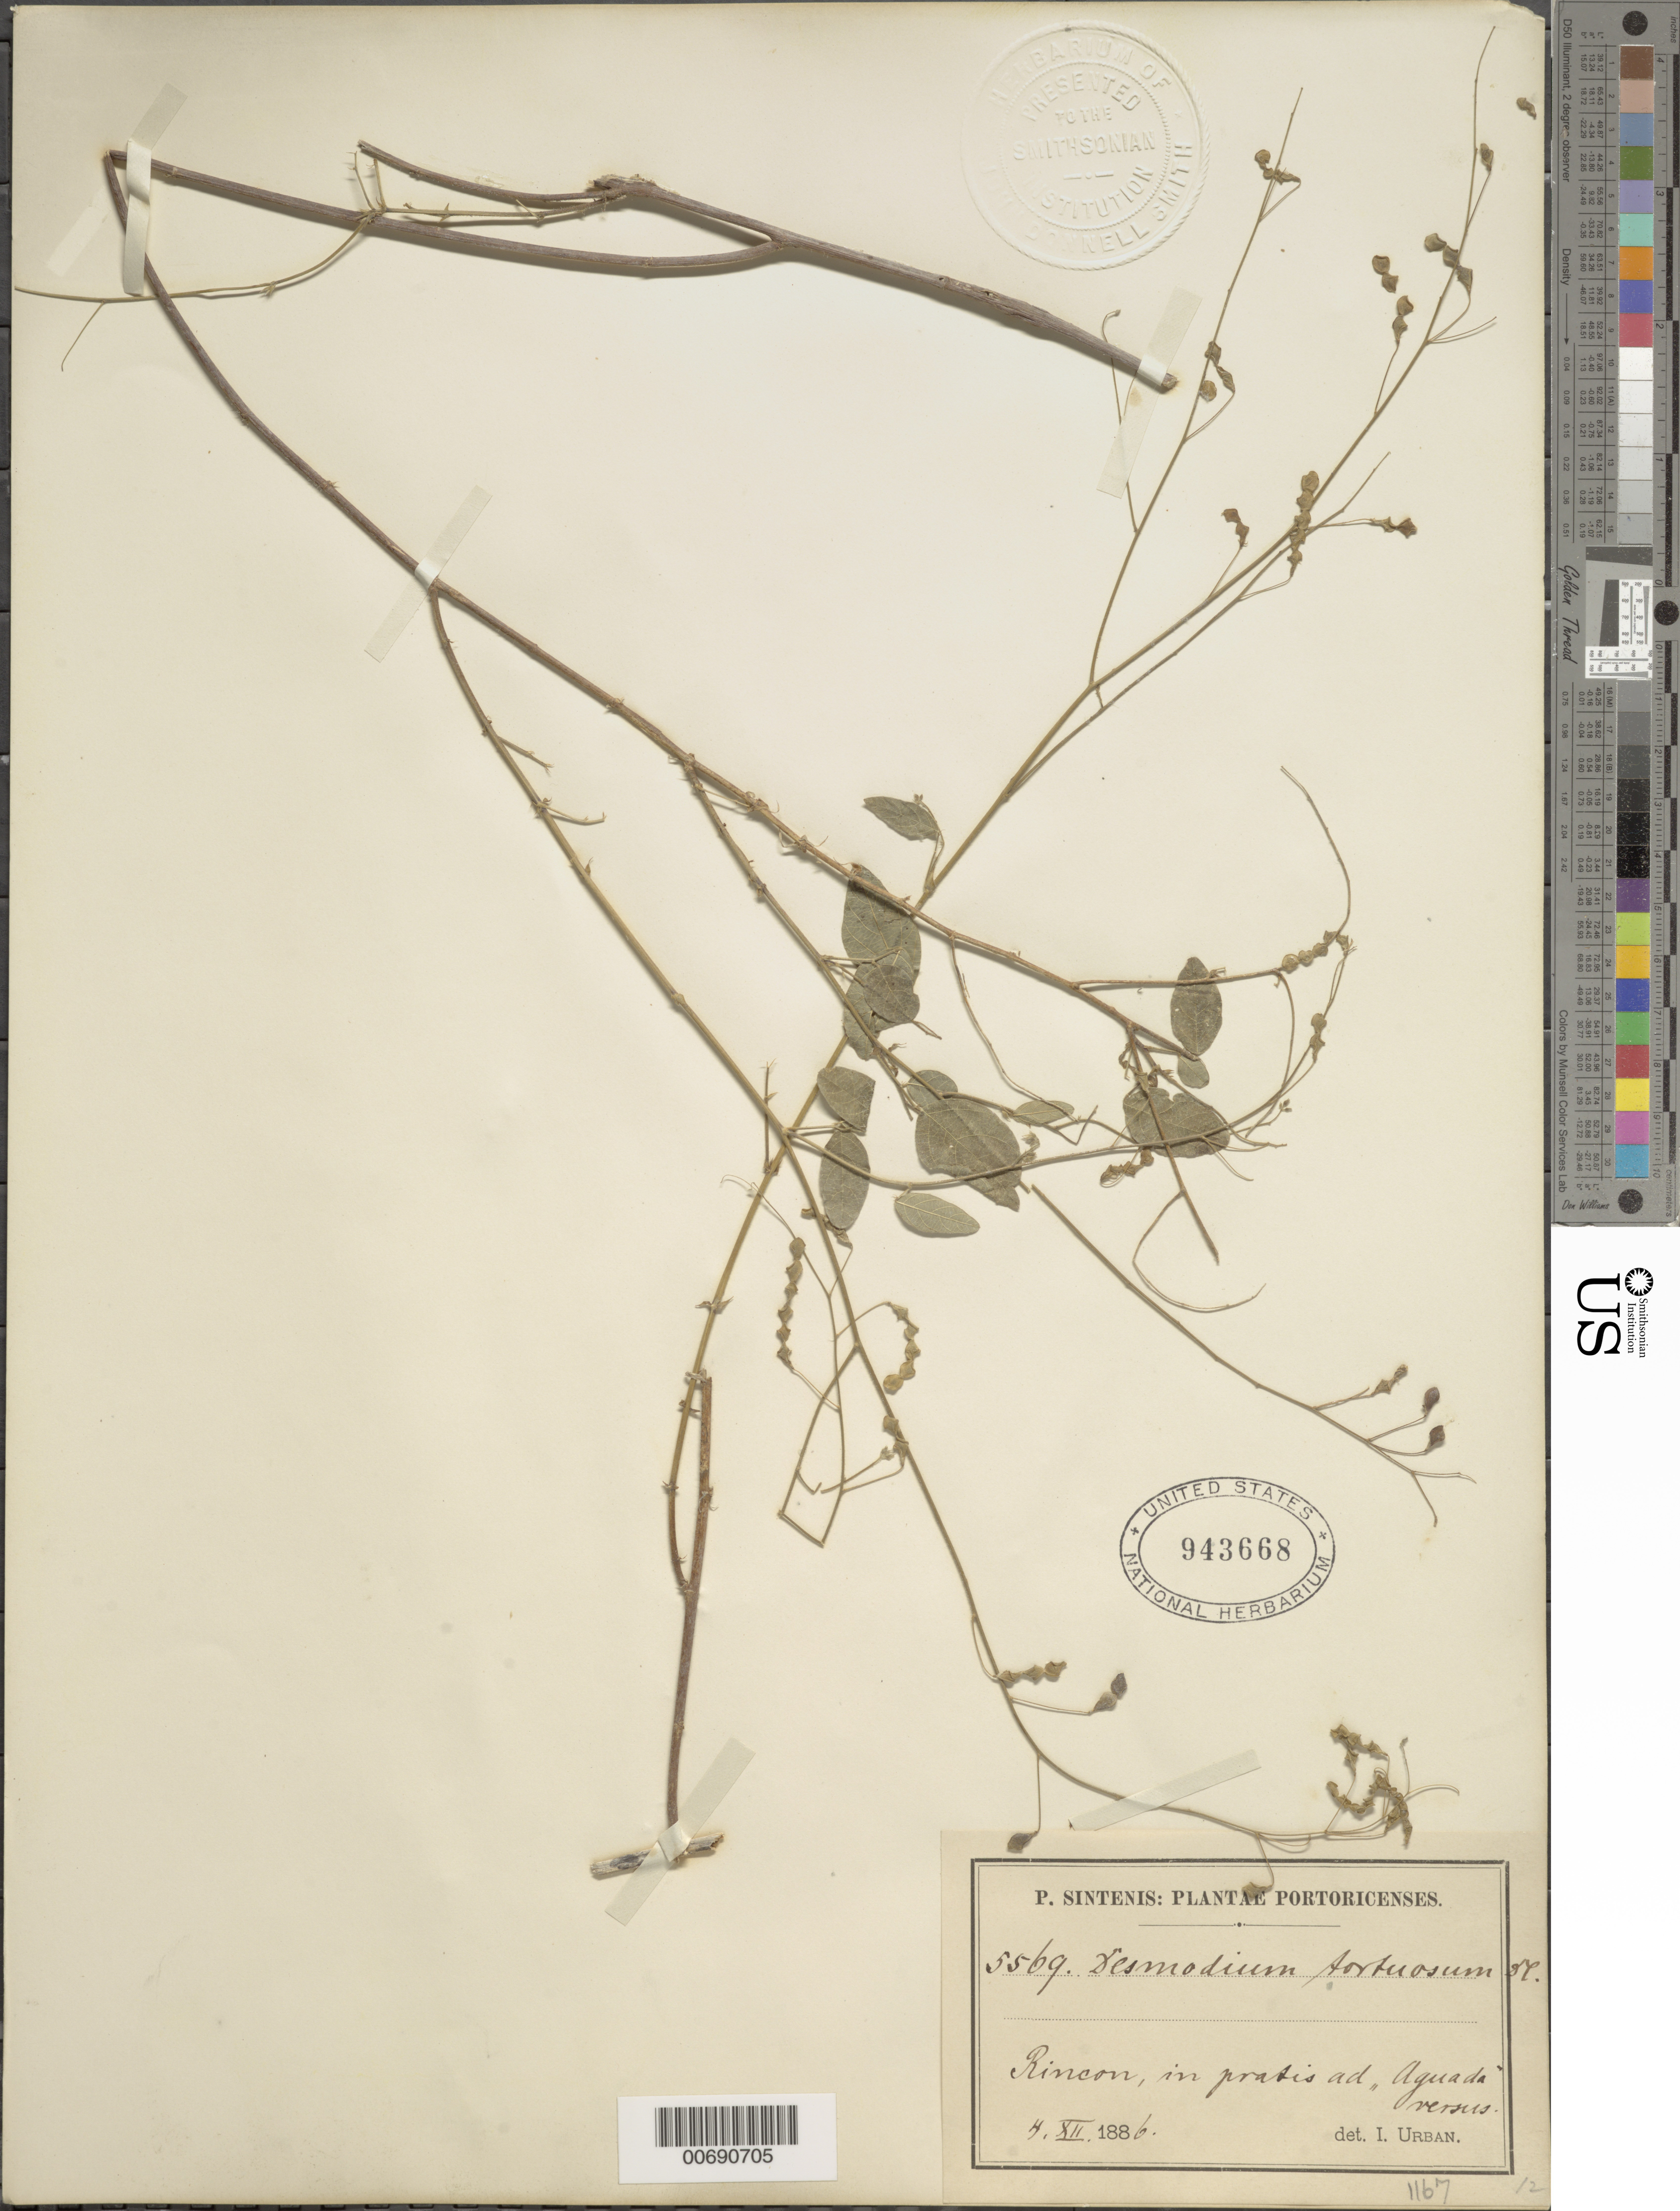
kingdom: Plantae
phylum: Tracheophyta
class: Magnoliopsida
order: Fabales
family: Fabaceae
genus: Desmodium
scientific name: Desmodium tortuosum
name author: (Sw.) DC.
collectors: P. Sintenis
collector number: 5569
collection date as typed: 04 Dec 1886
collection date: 1886-12-04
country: Puerto Rico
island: Greater Antilles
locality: Rincon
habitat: in pratis ad Aguada versus.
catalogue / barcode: US 943668